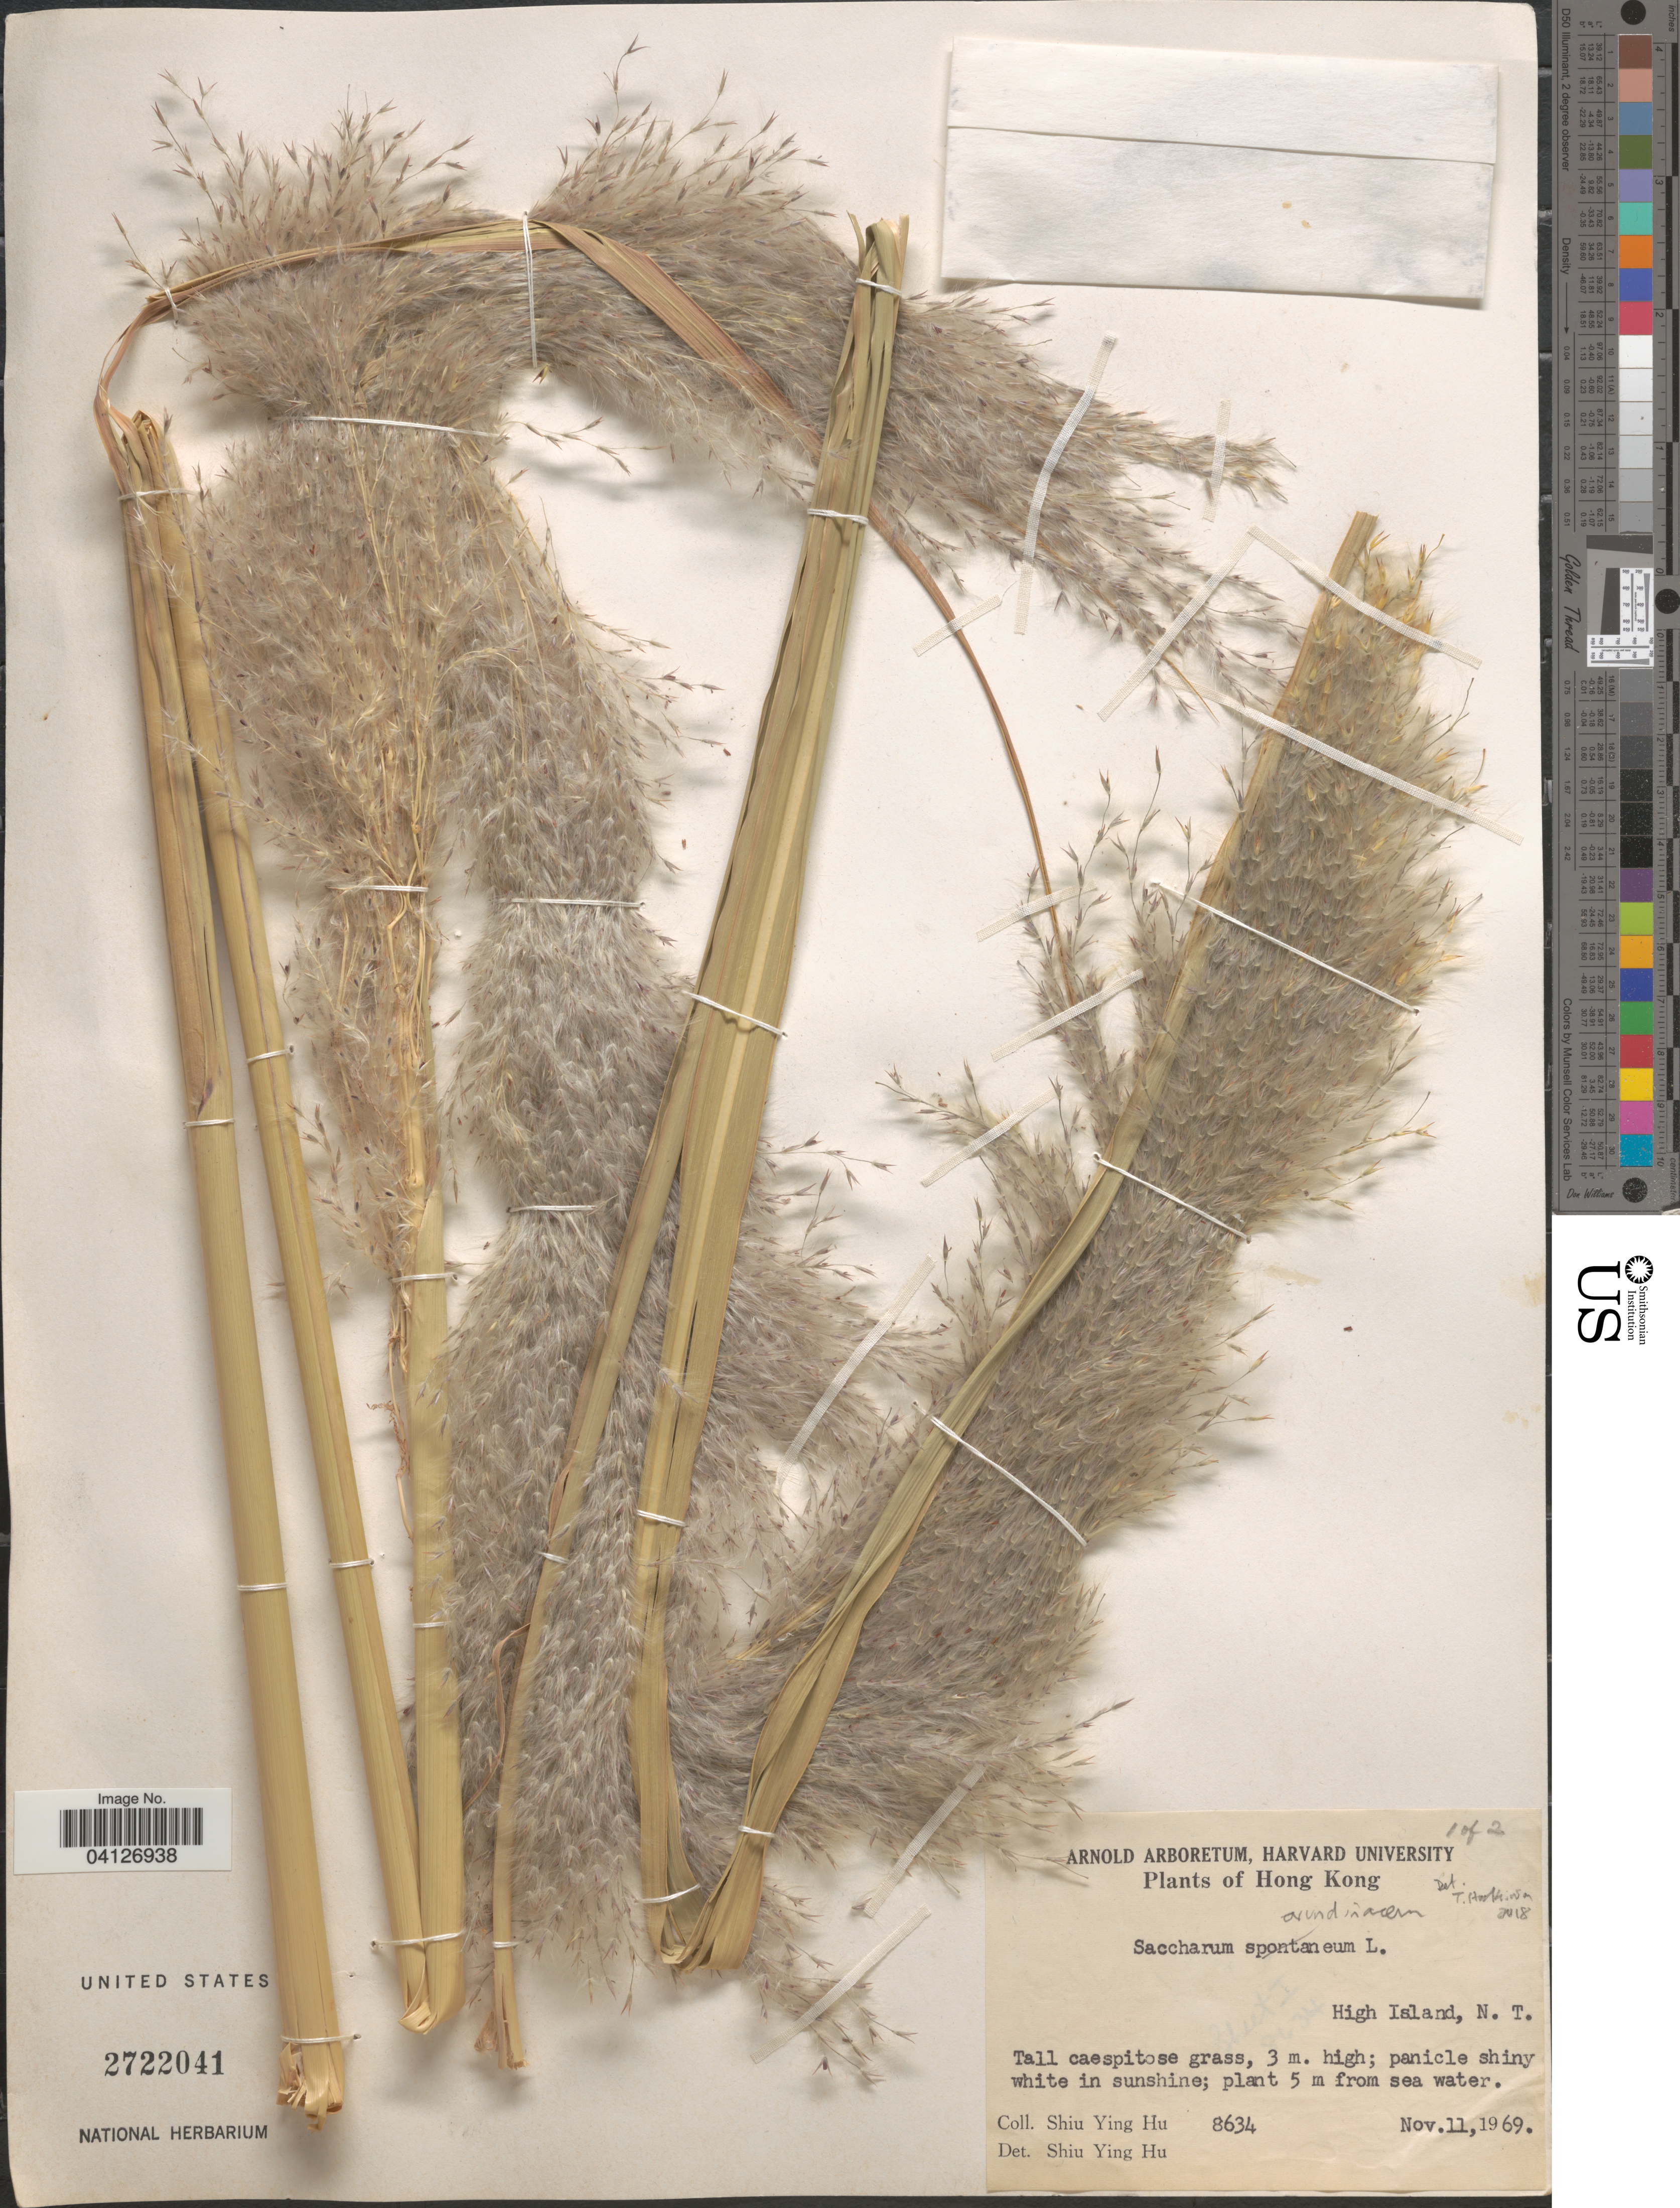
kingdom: Plantae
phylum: Tracheophyta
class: Liliopsida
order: Poales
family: Poaceae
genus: Saccharum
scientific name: Saccharum arundinaceum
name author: Retz.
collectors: S. Y. Hu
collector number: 8634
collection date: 1969-11-11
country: China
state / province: Hong Kong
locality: High Island, N. T.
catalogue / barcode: US 2722041